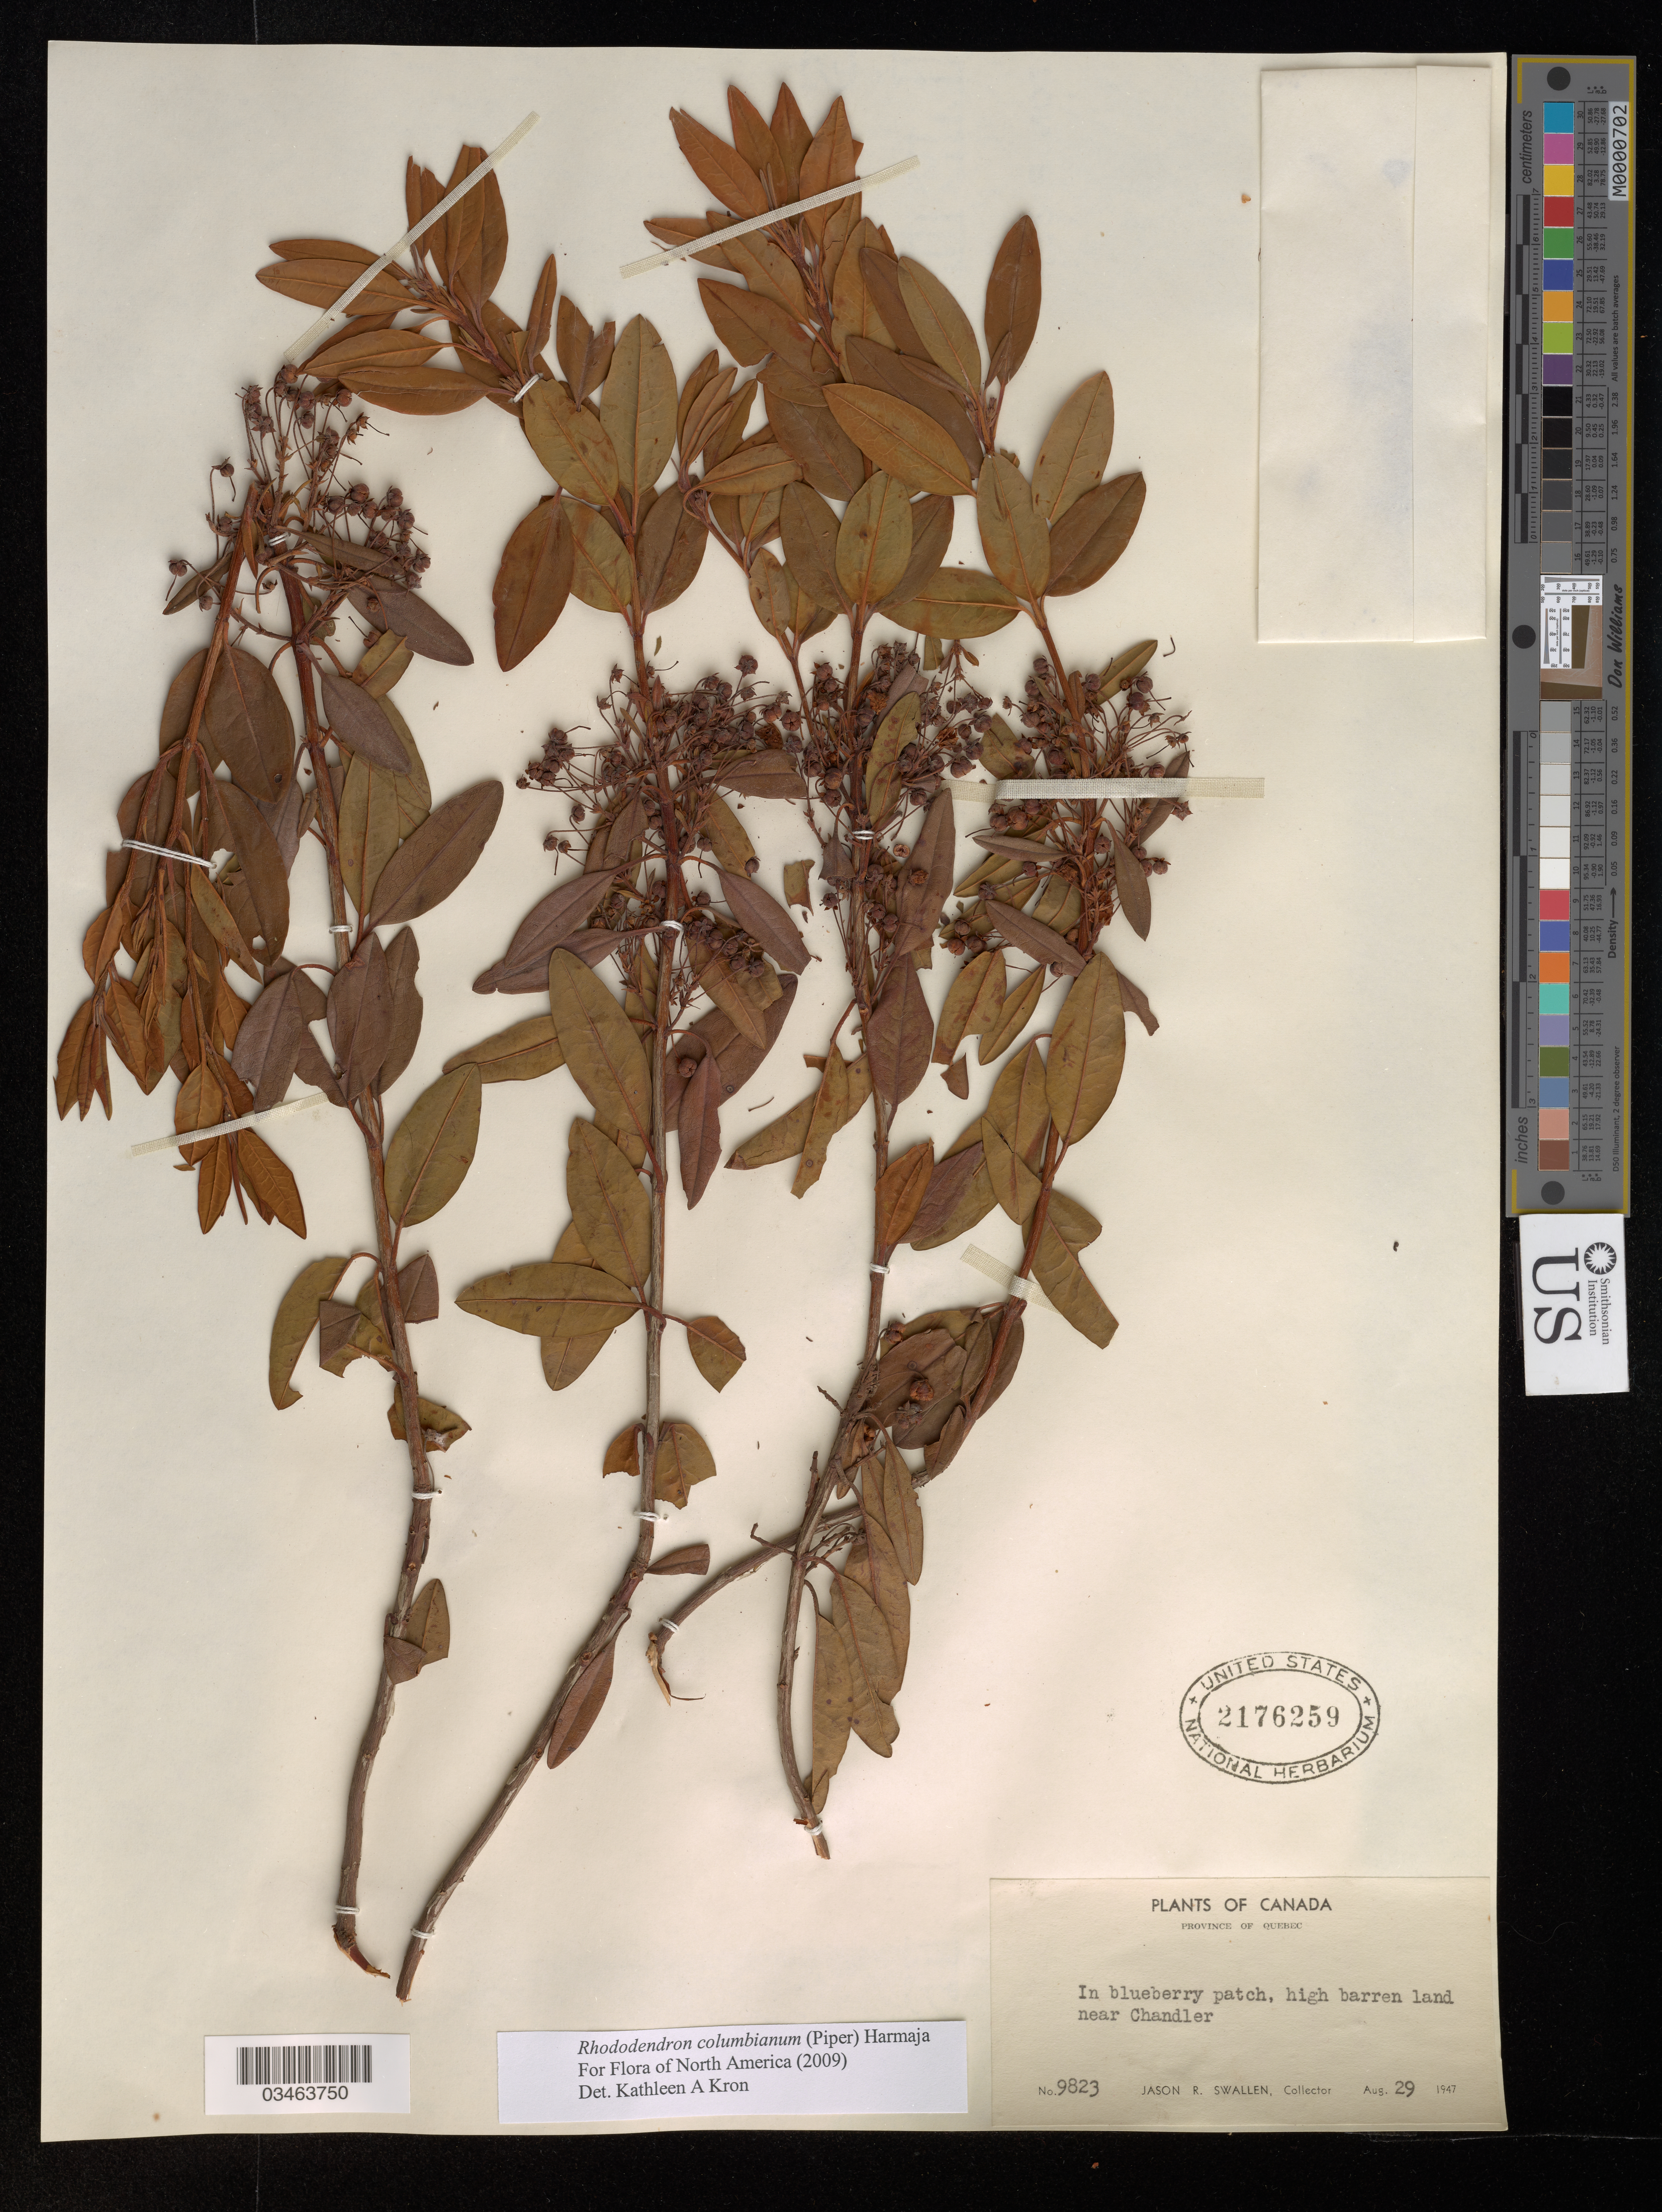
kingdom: Plantae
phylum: Tracheophyta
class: Magnoliopsida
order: Ericales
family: Ericaceae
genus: Rhododendron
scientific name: Rhododendron columbianum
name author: (Piper) Harmaja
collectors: J. R. Swallen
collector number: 9823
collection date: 1947-08-29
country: Canada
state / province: Quebec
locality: High barren land near Chandler.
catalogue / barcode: US 2176259